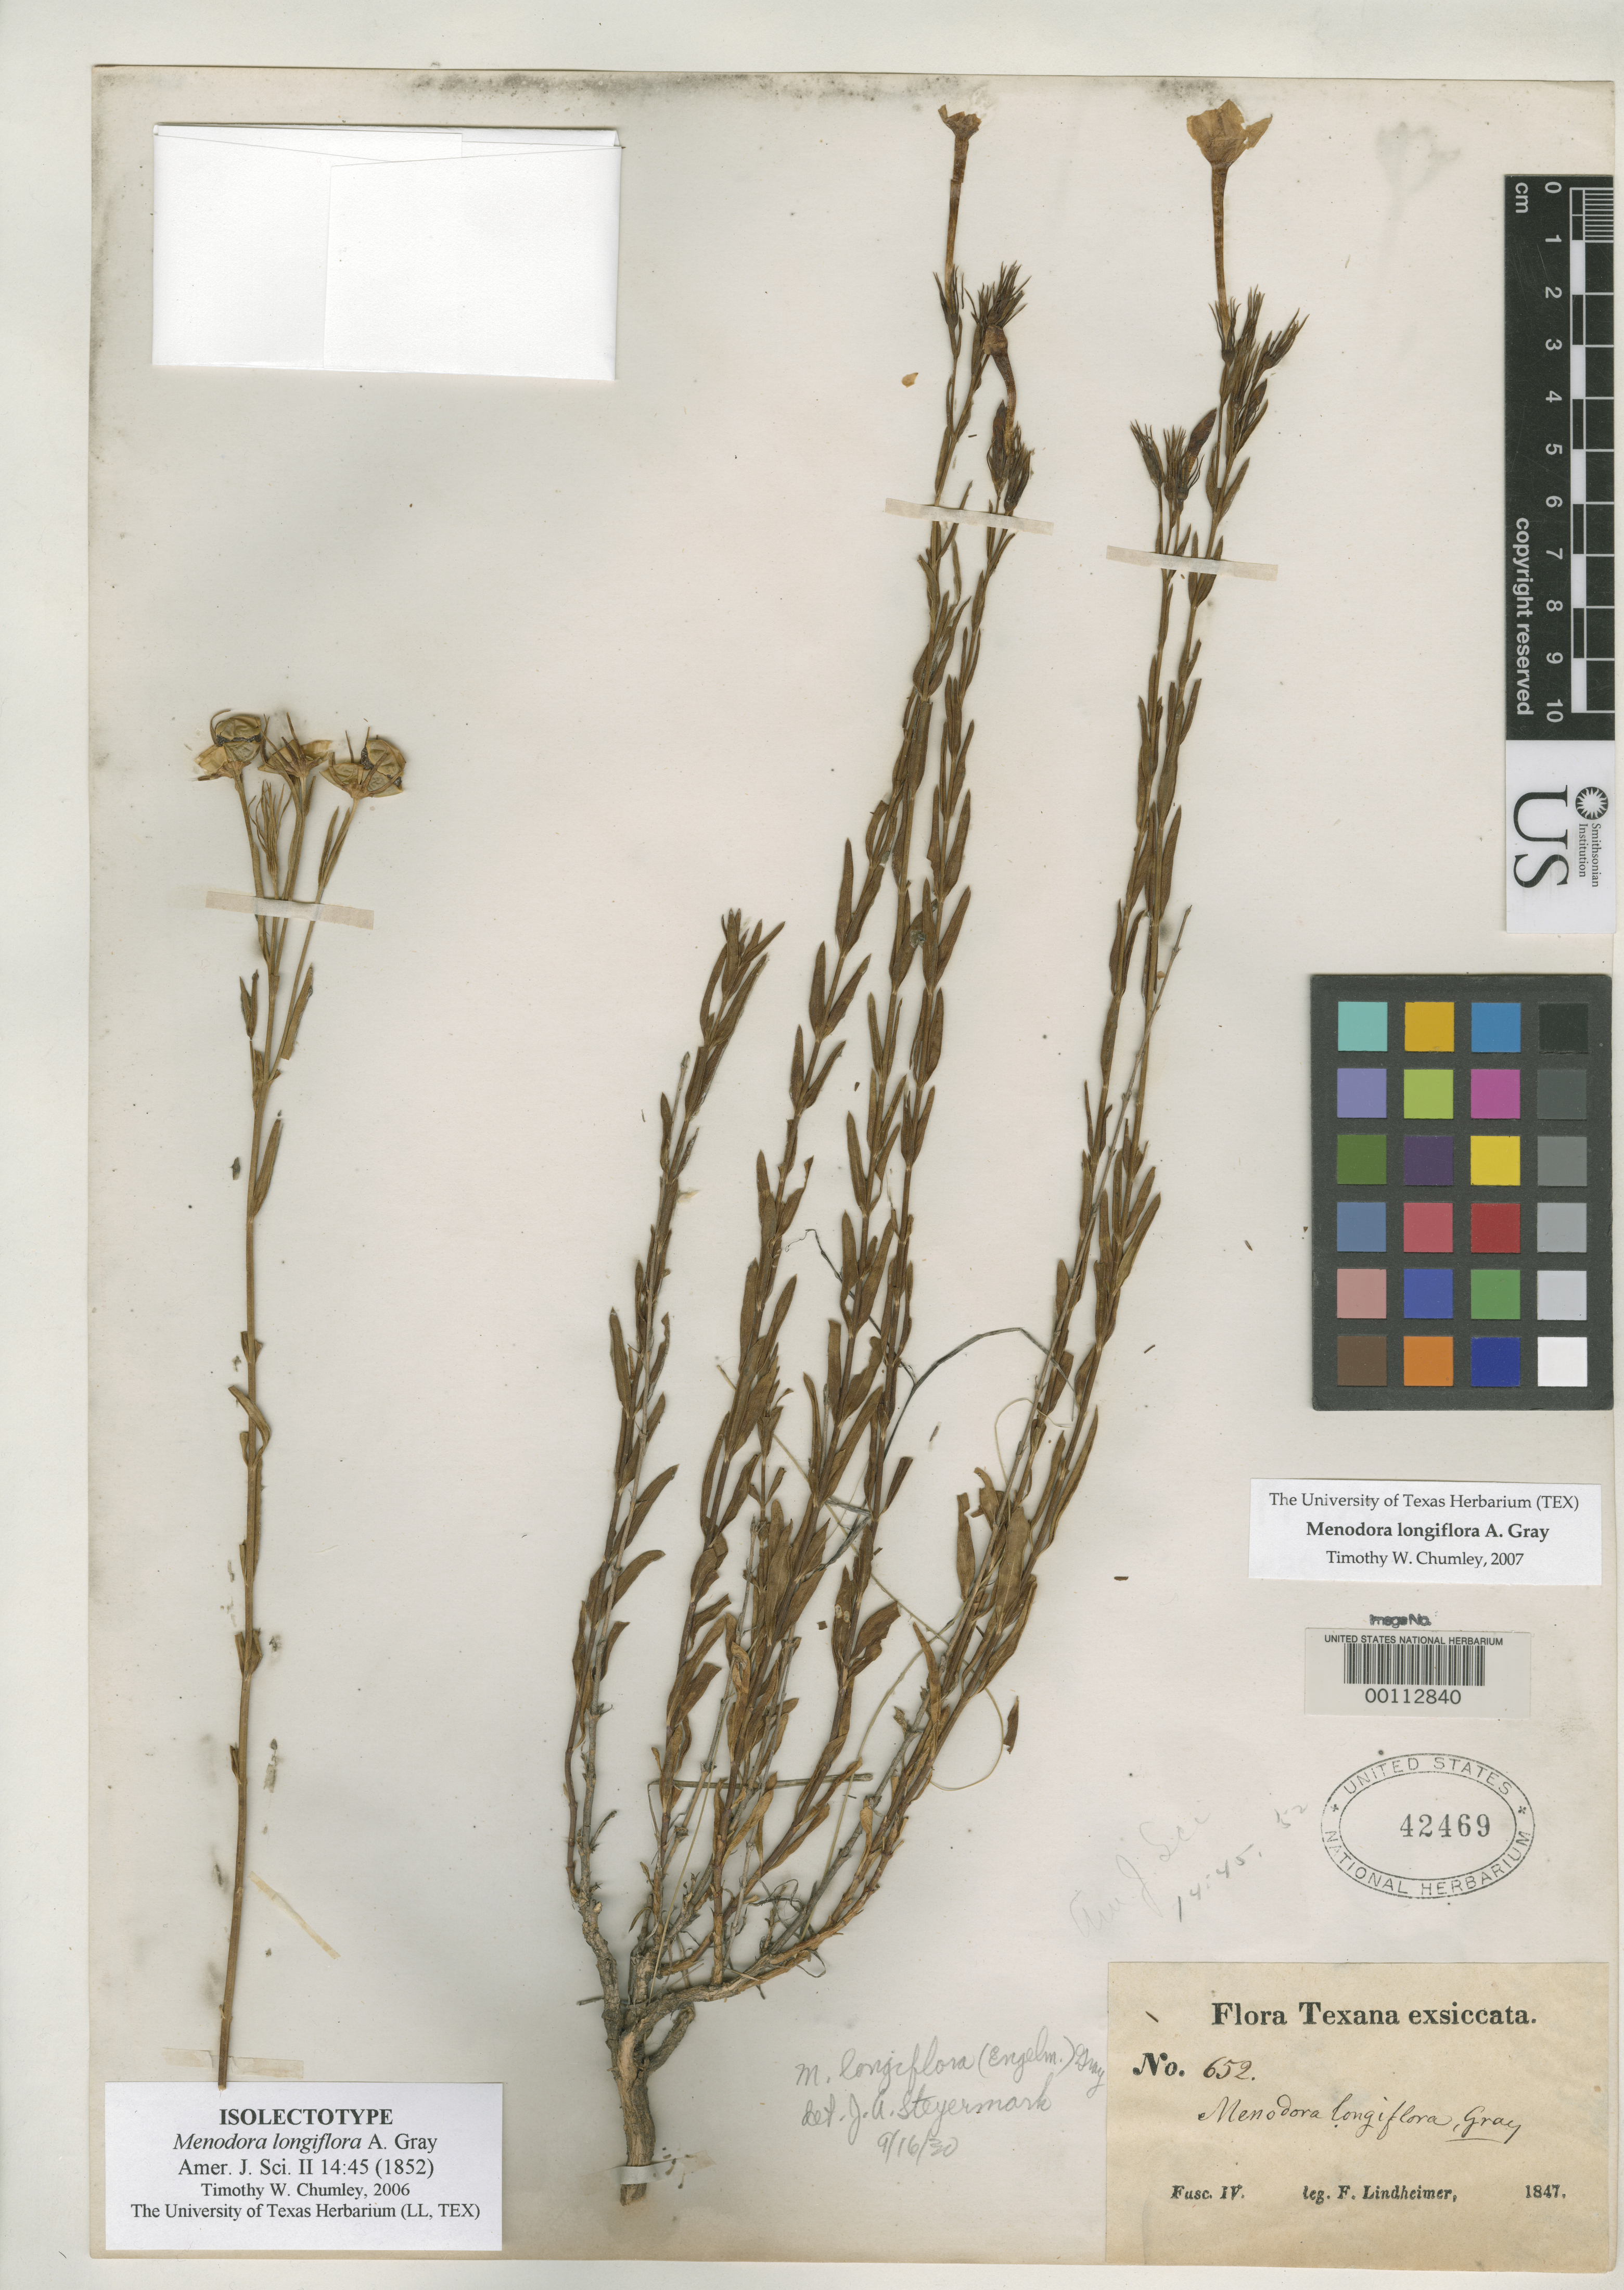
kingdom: Plantae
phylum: Tracheophyta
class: Magnoliopsida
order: Lamiales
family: Oleaceae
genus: Menodora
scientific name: Menodora longiflora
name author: A. Gray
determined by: Chumley, T. W., (TEX)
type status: Isolectotype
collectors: F. J. Lindheimer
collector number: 652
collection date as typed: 1847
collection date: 1847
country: United States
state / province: Texas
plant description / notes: Annotated as "isolectotype" by T.W. Chumley (2006) but US specimen lacks collection month; lectotype (M) was collected June 1847, syntypes collected July 1847.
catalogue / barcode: US 42469